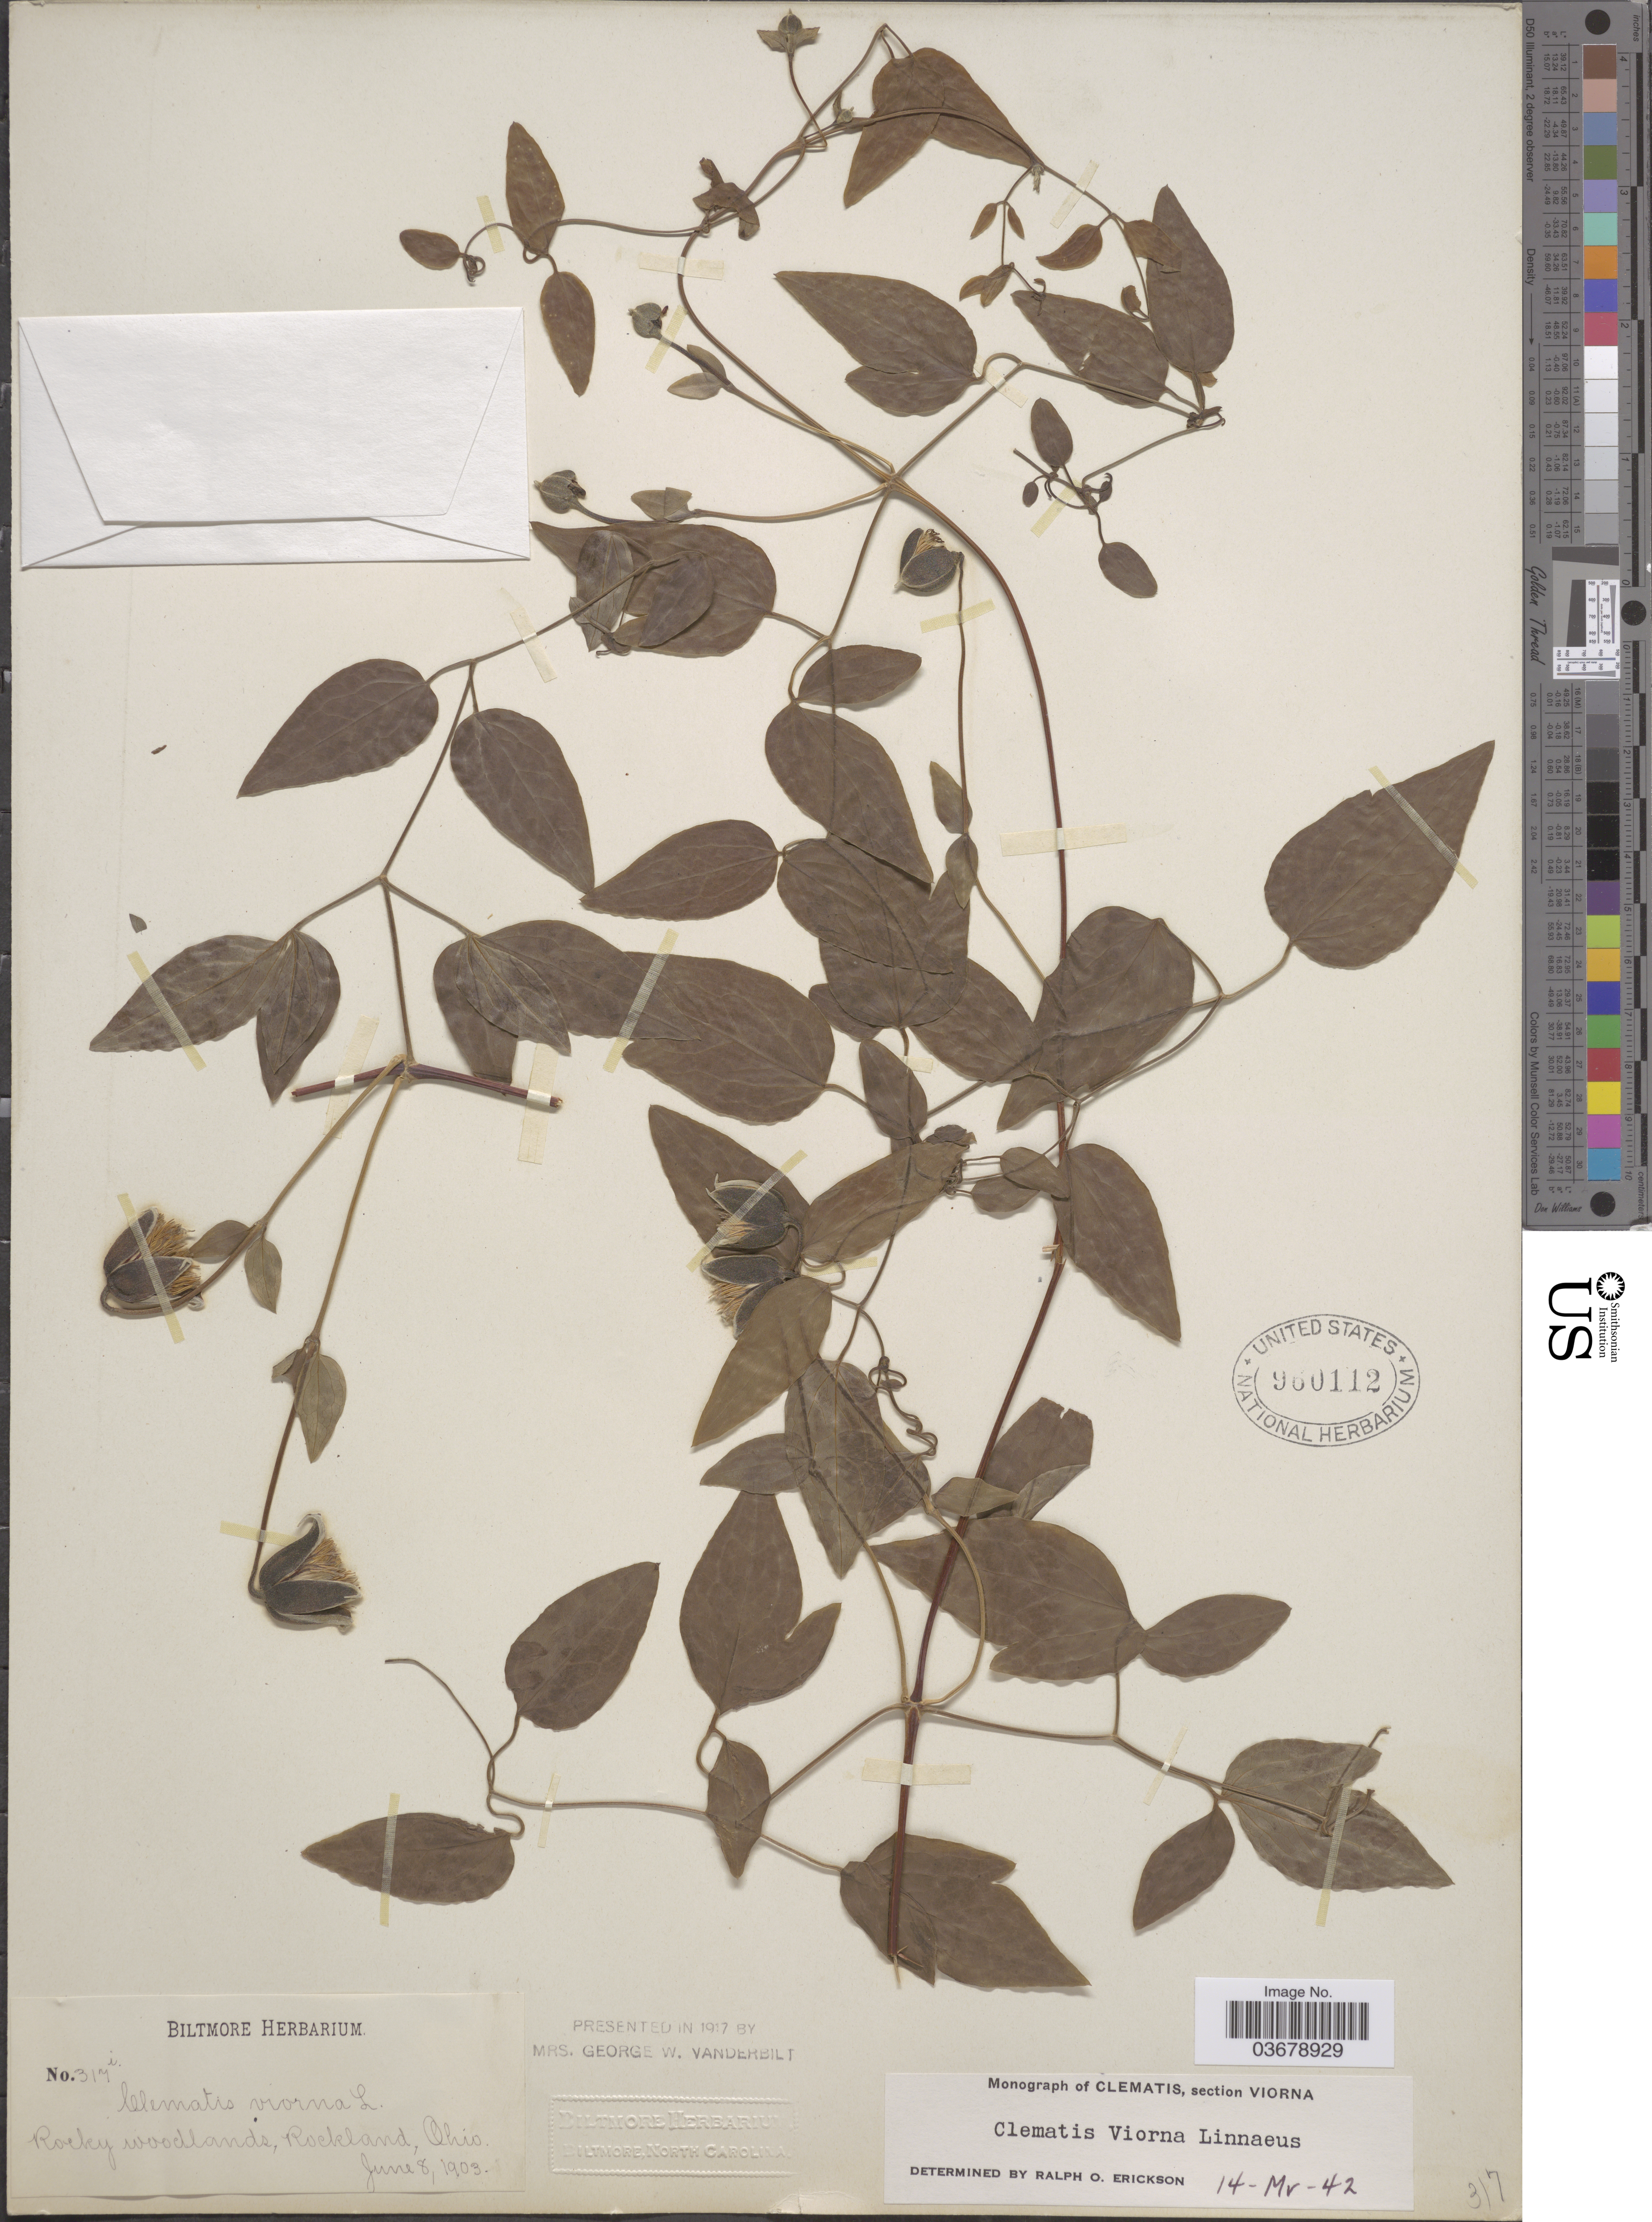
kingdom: Plantae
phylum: Tracheophyta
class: Magnoliopsida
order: Ranunculales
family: Ranunculaceae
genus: Clematis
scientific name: Clematis viorna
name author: L.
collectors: ex herb. Biltmore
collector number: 317i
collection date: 1903-06-08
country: United States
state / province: Ohio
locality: Rockland.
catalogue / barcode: US 960112